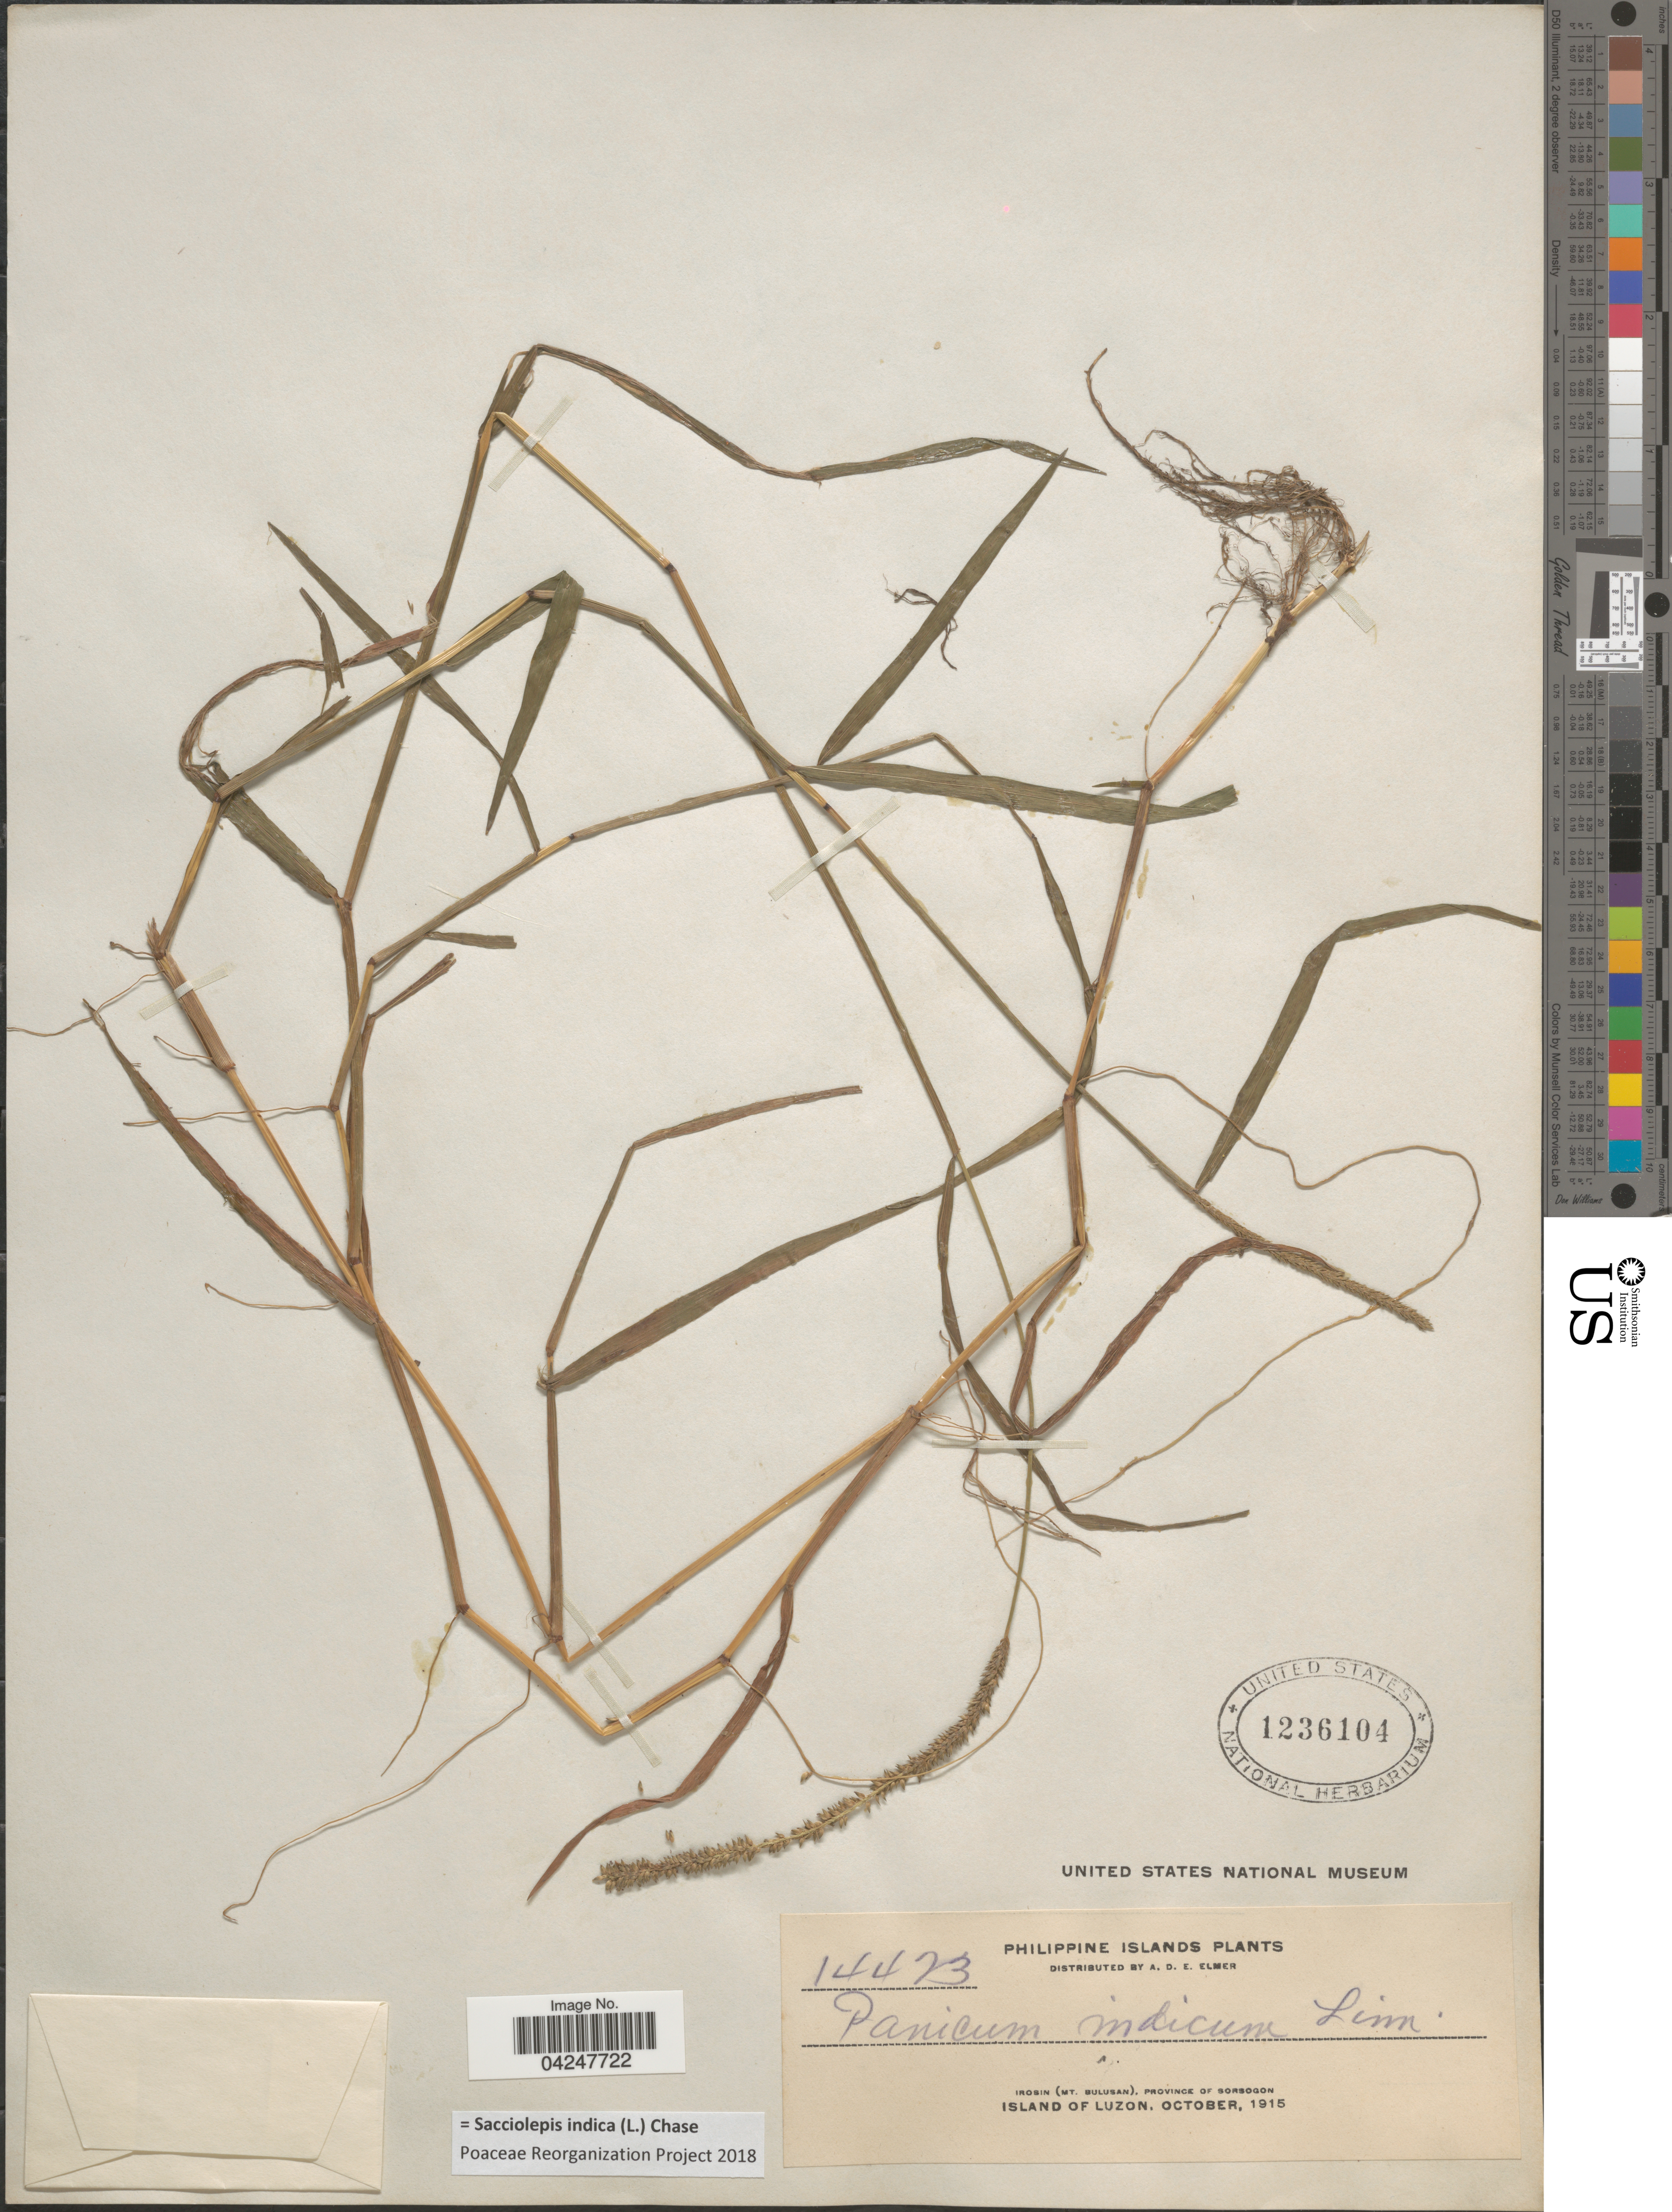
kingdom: Plantae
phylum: Tracheophyta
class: Liliopsida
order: Poales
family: Poaceae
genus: Sacciolepis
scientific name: Sacciolepis indica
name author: (L.) Chase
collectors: A. D. E. Elmer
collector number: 14423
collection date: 1915-10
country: Philippines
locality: Philippine Islands. Irosin (Mt. Bulusan), Province of Sorsogon. Island of Luzon.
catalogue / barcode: US 1236104